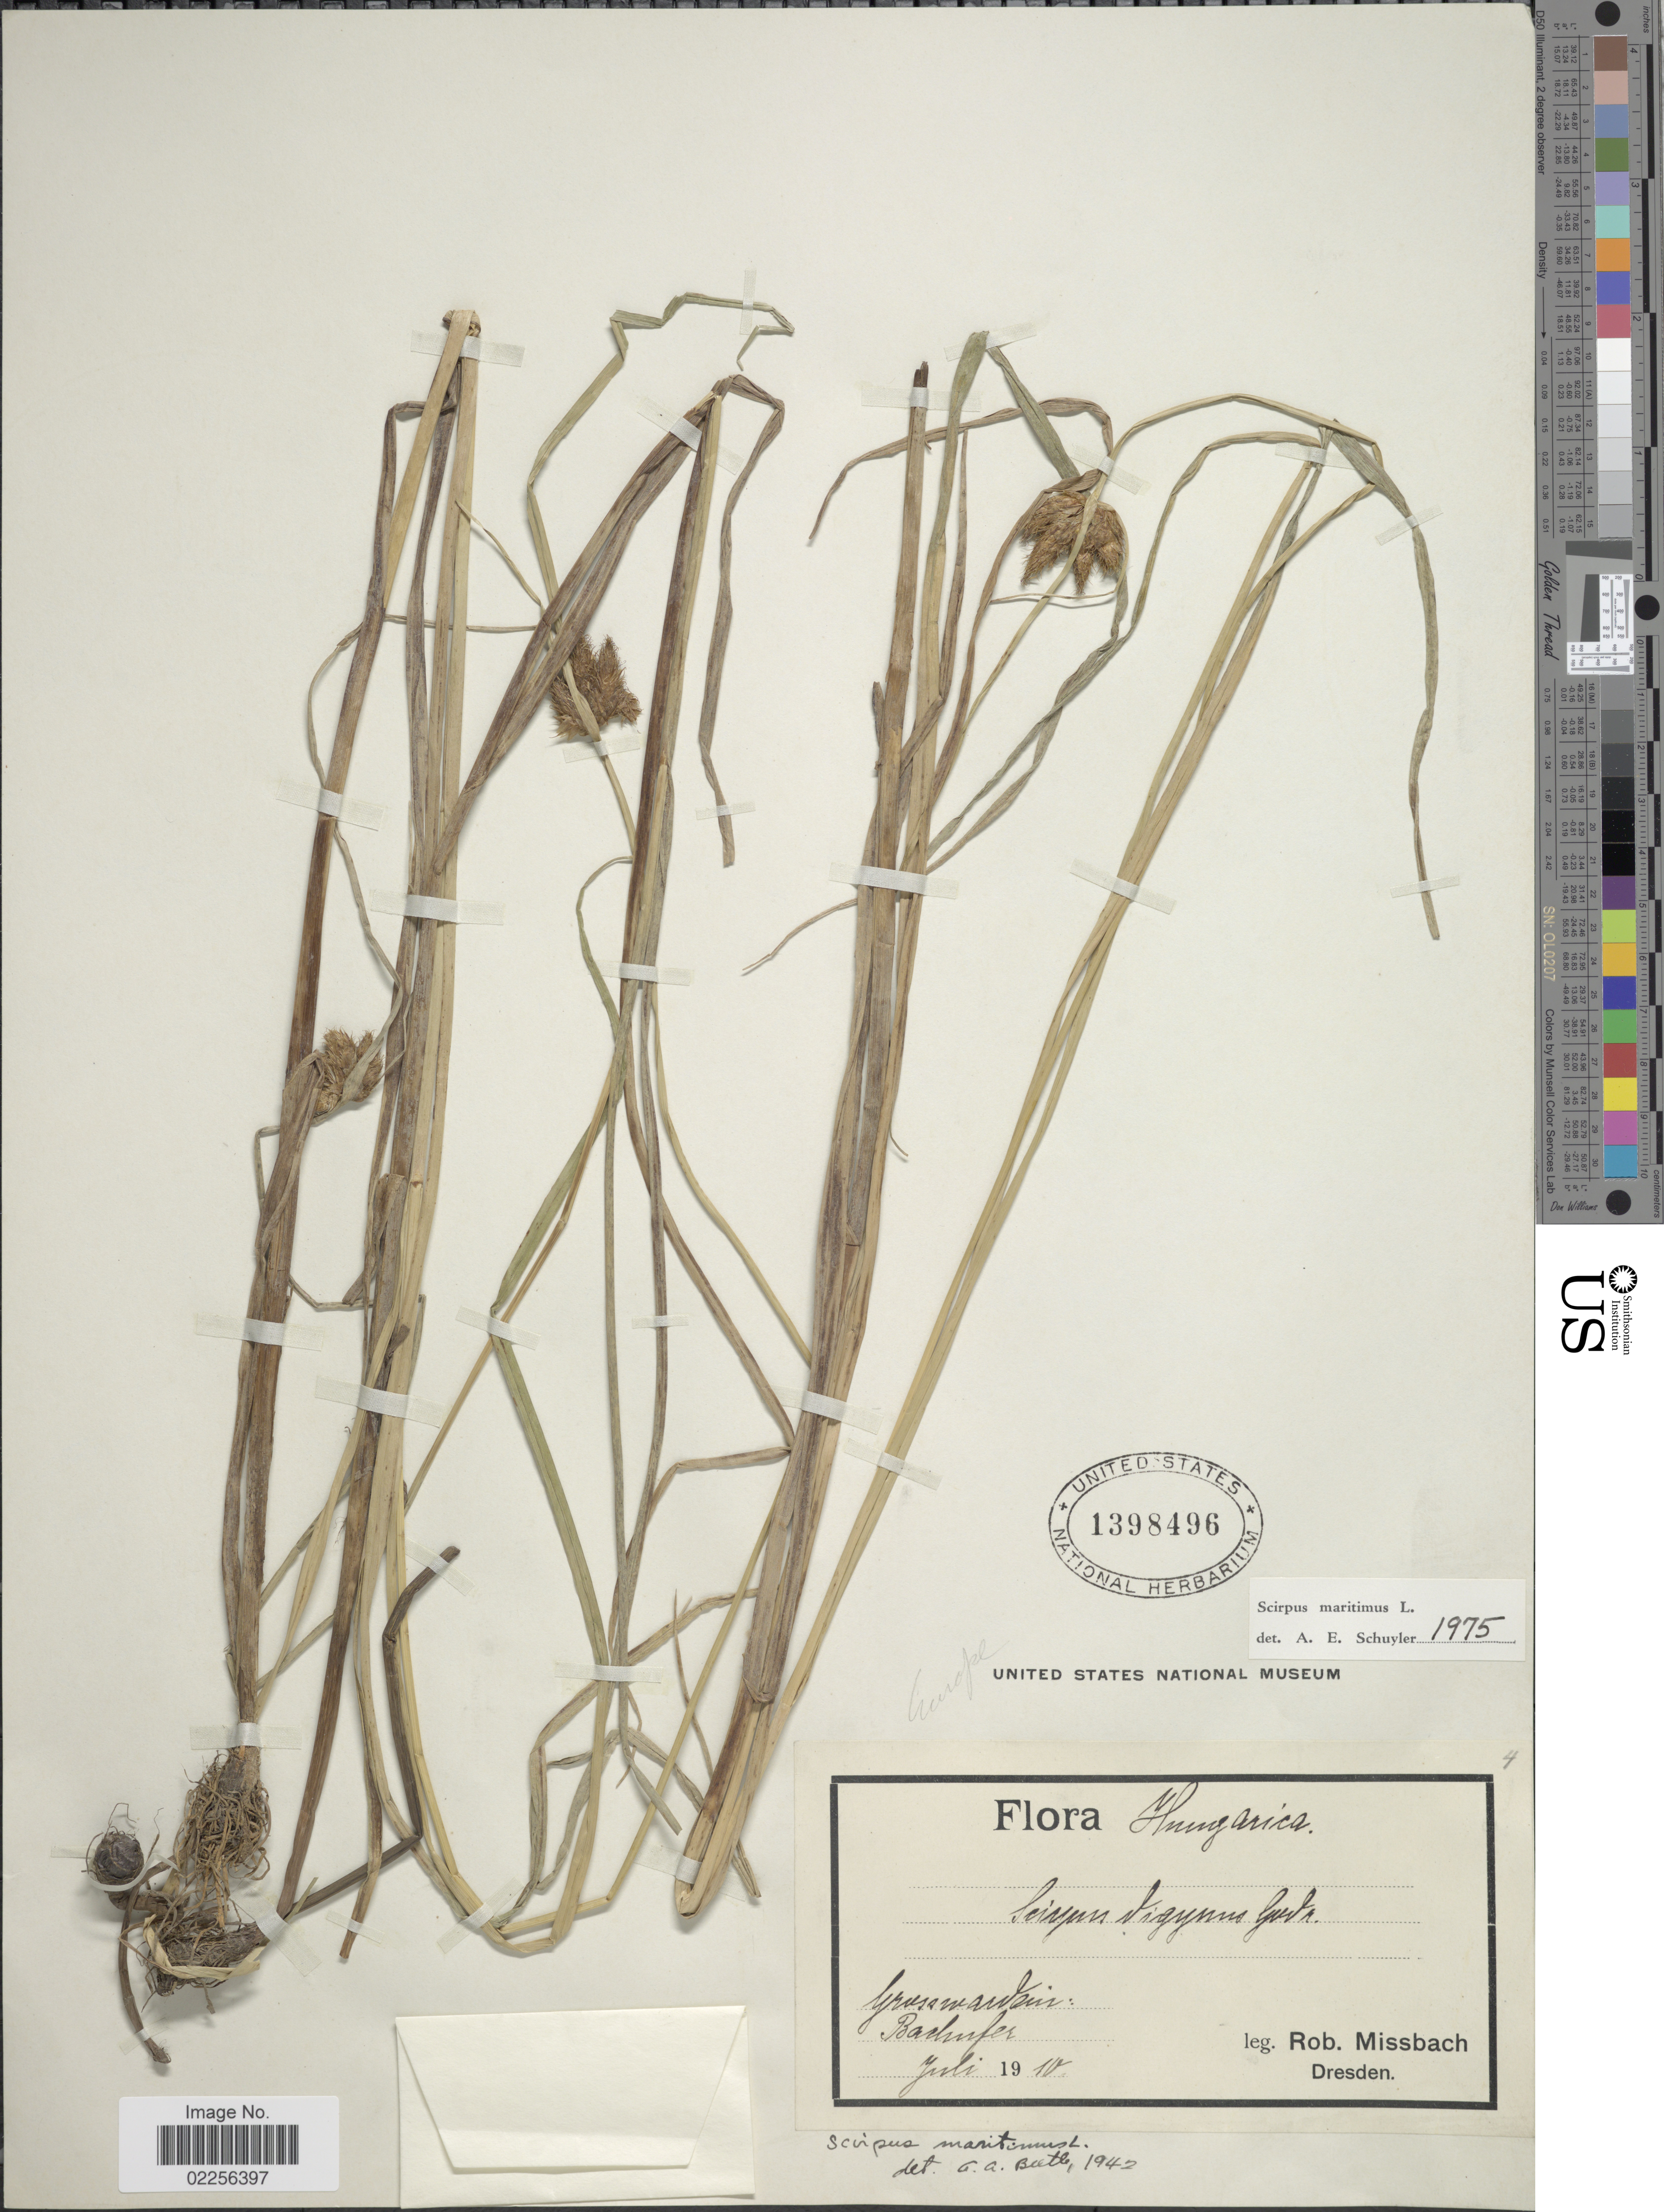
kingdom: Plantae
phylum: Tracheophyta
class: Liliopsida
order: Poales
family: Cyperaceae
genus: Bolboschoenus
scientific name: Bolboschoenus maritimus subsp. maritimus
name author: (L.) Palla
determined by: Strong, Mark T., (BOT), Smithsonian Institution - National Museum of Natural History (UNITED STATES)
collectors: R. Missbach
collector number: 4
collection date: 1910-07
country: Hungary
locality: Grasswardain, Bachufer [interpreted]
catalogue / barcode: US 1398496